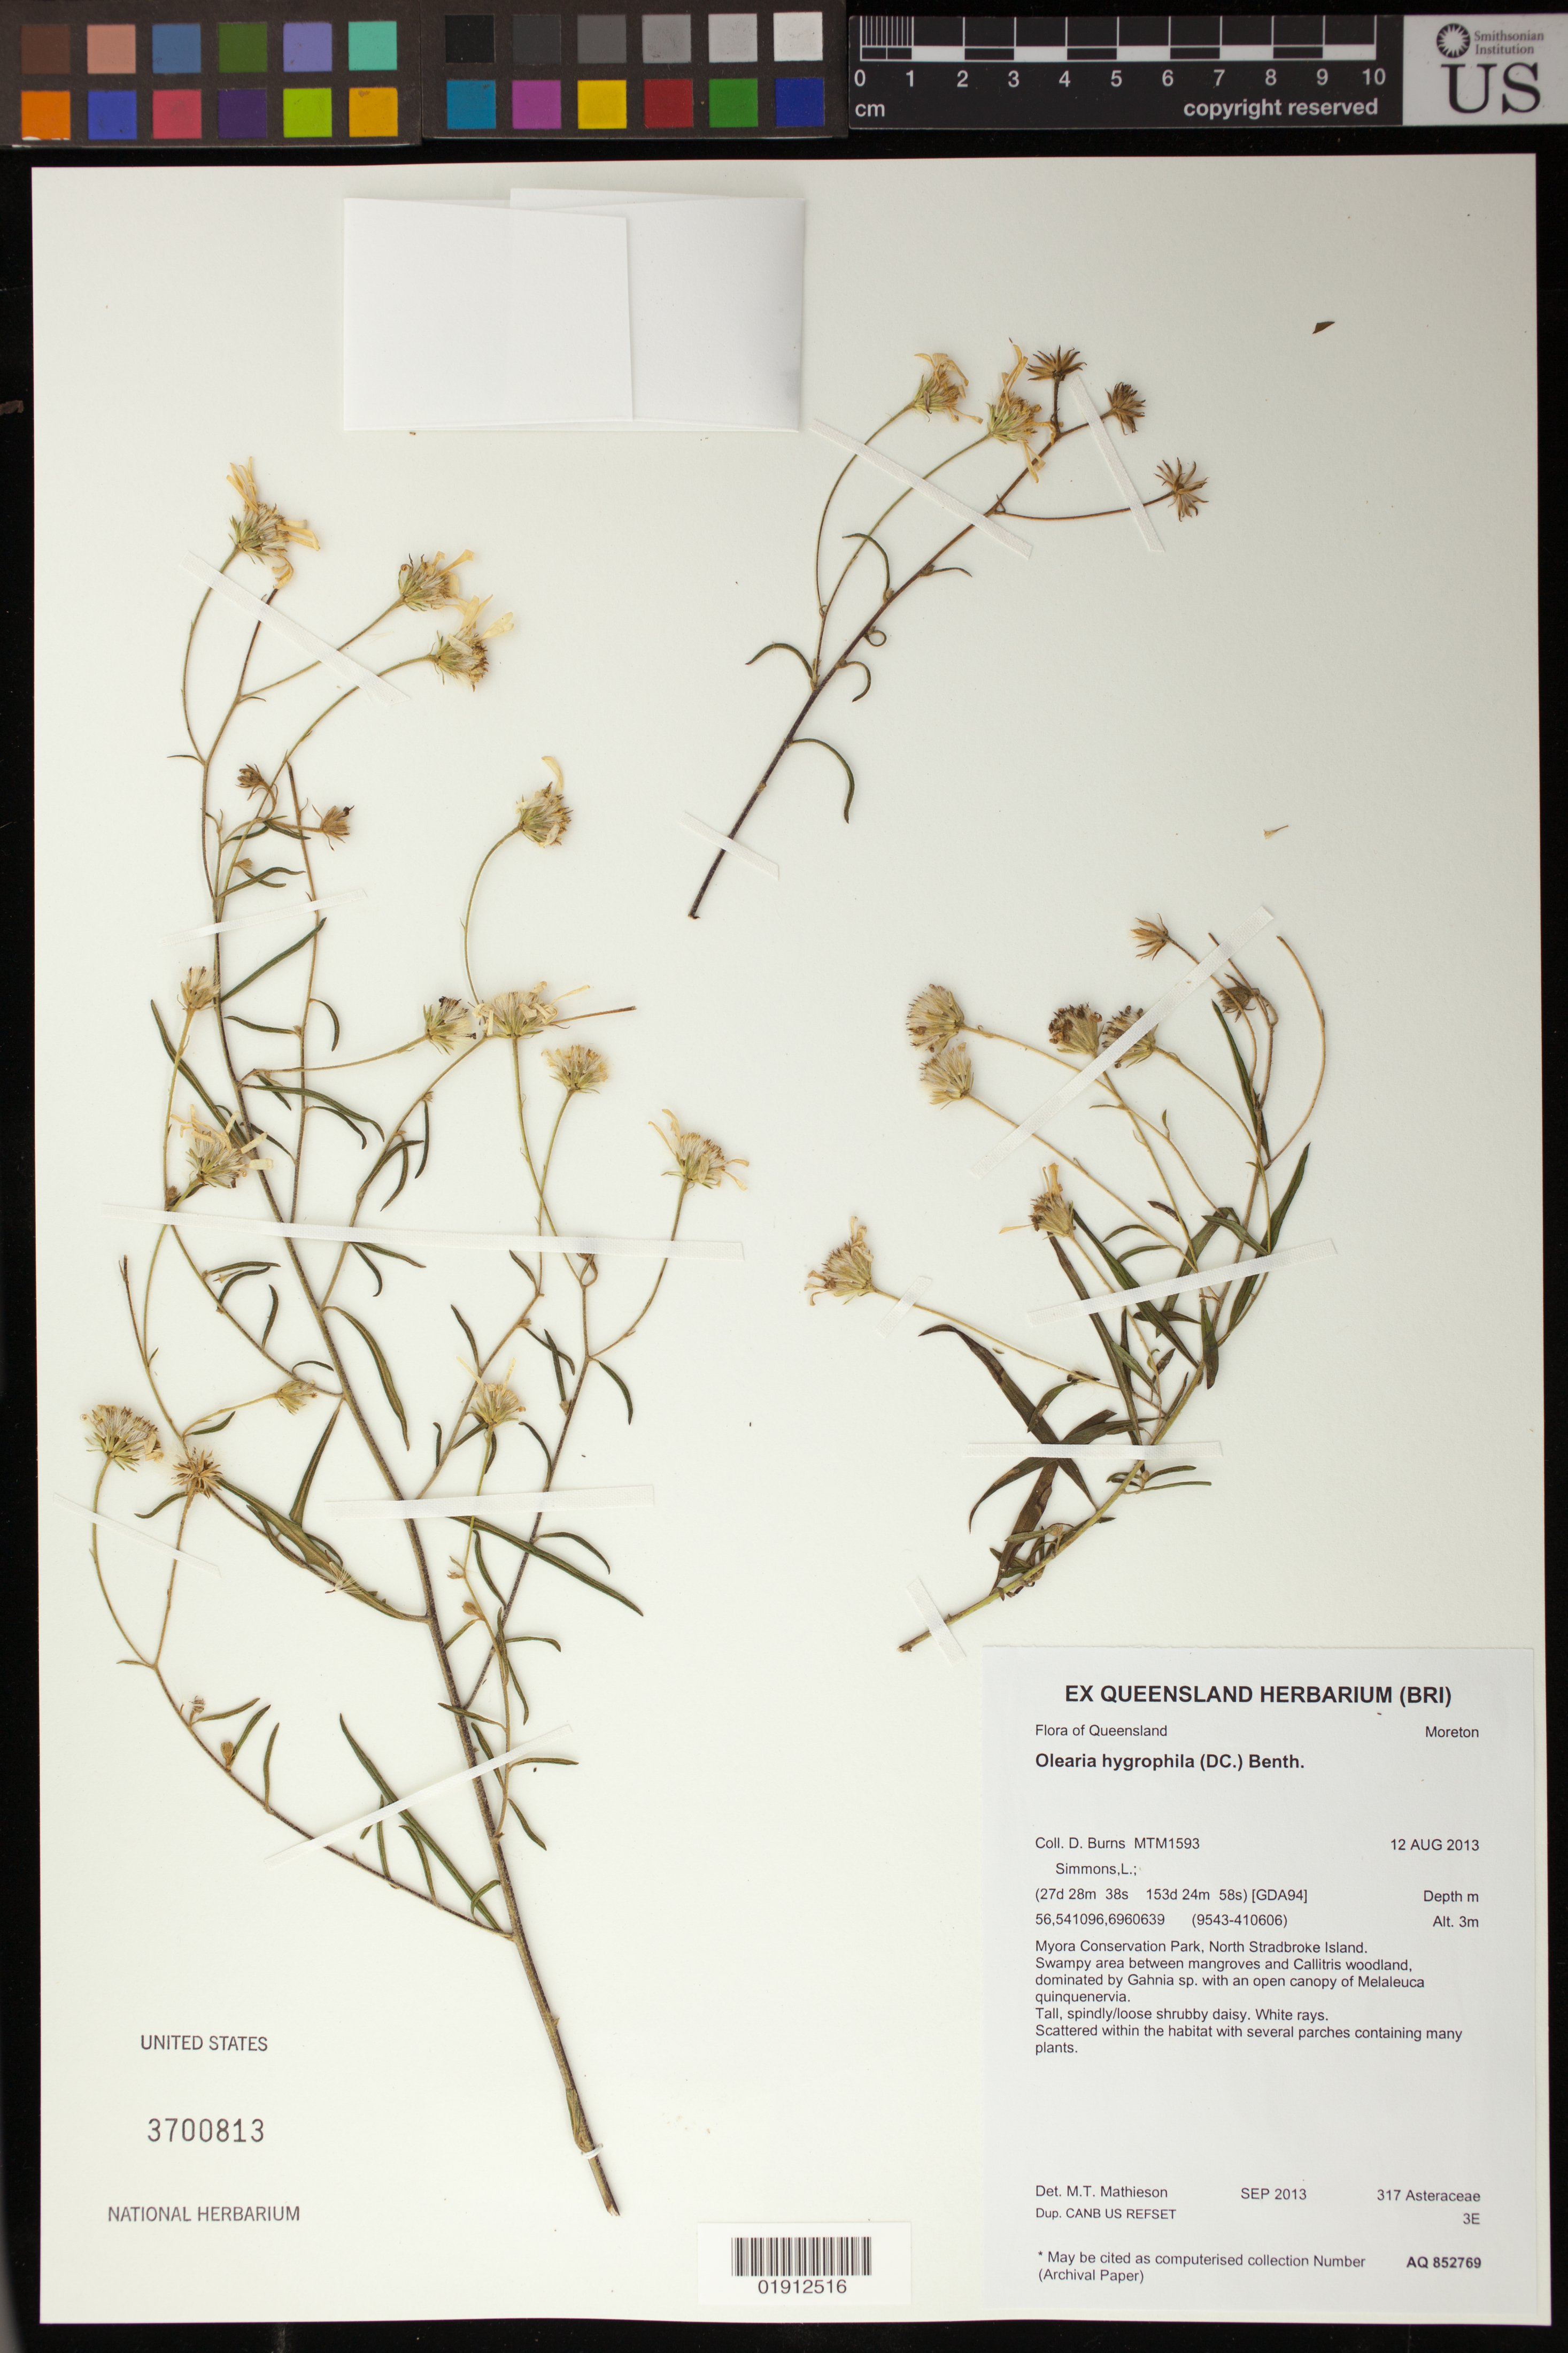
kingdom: Plantae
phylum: Tracheophyta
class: Magnoliopsida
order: Asterales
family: Asteraceae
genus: Olearia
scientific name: Olearia hygrophila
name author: (DC.) Benth.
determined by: Mathieson, M. T.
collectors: D. Burns & L. Simmons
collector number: MTM1593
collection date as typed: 12 Aug 2013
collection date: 2013-08-12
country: Australia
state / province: Queensland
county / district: Moreton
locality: Myora Conservation Park, North Stradbroke Island. Swampy area between mangroves and Callitris woodland.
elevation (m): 3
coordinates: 27 28 38 S, 153 24 58 E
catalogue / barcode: US 3700813